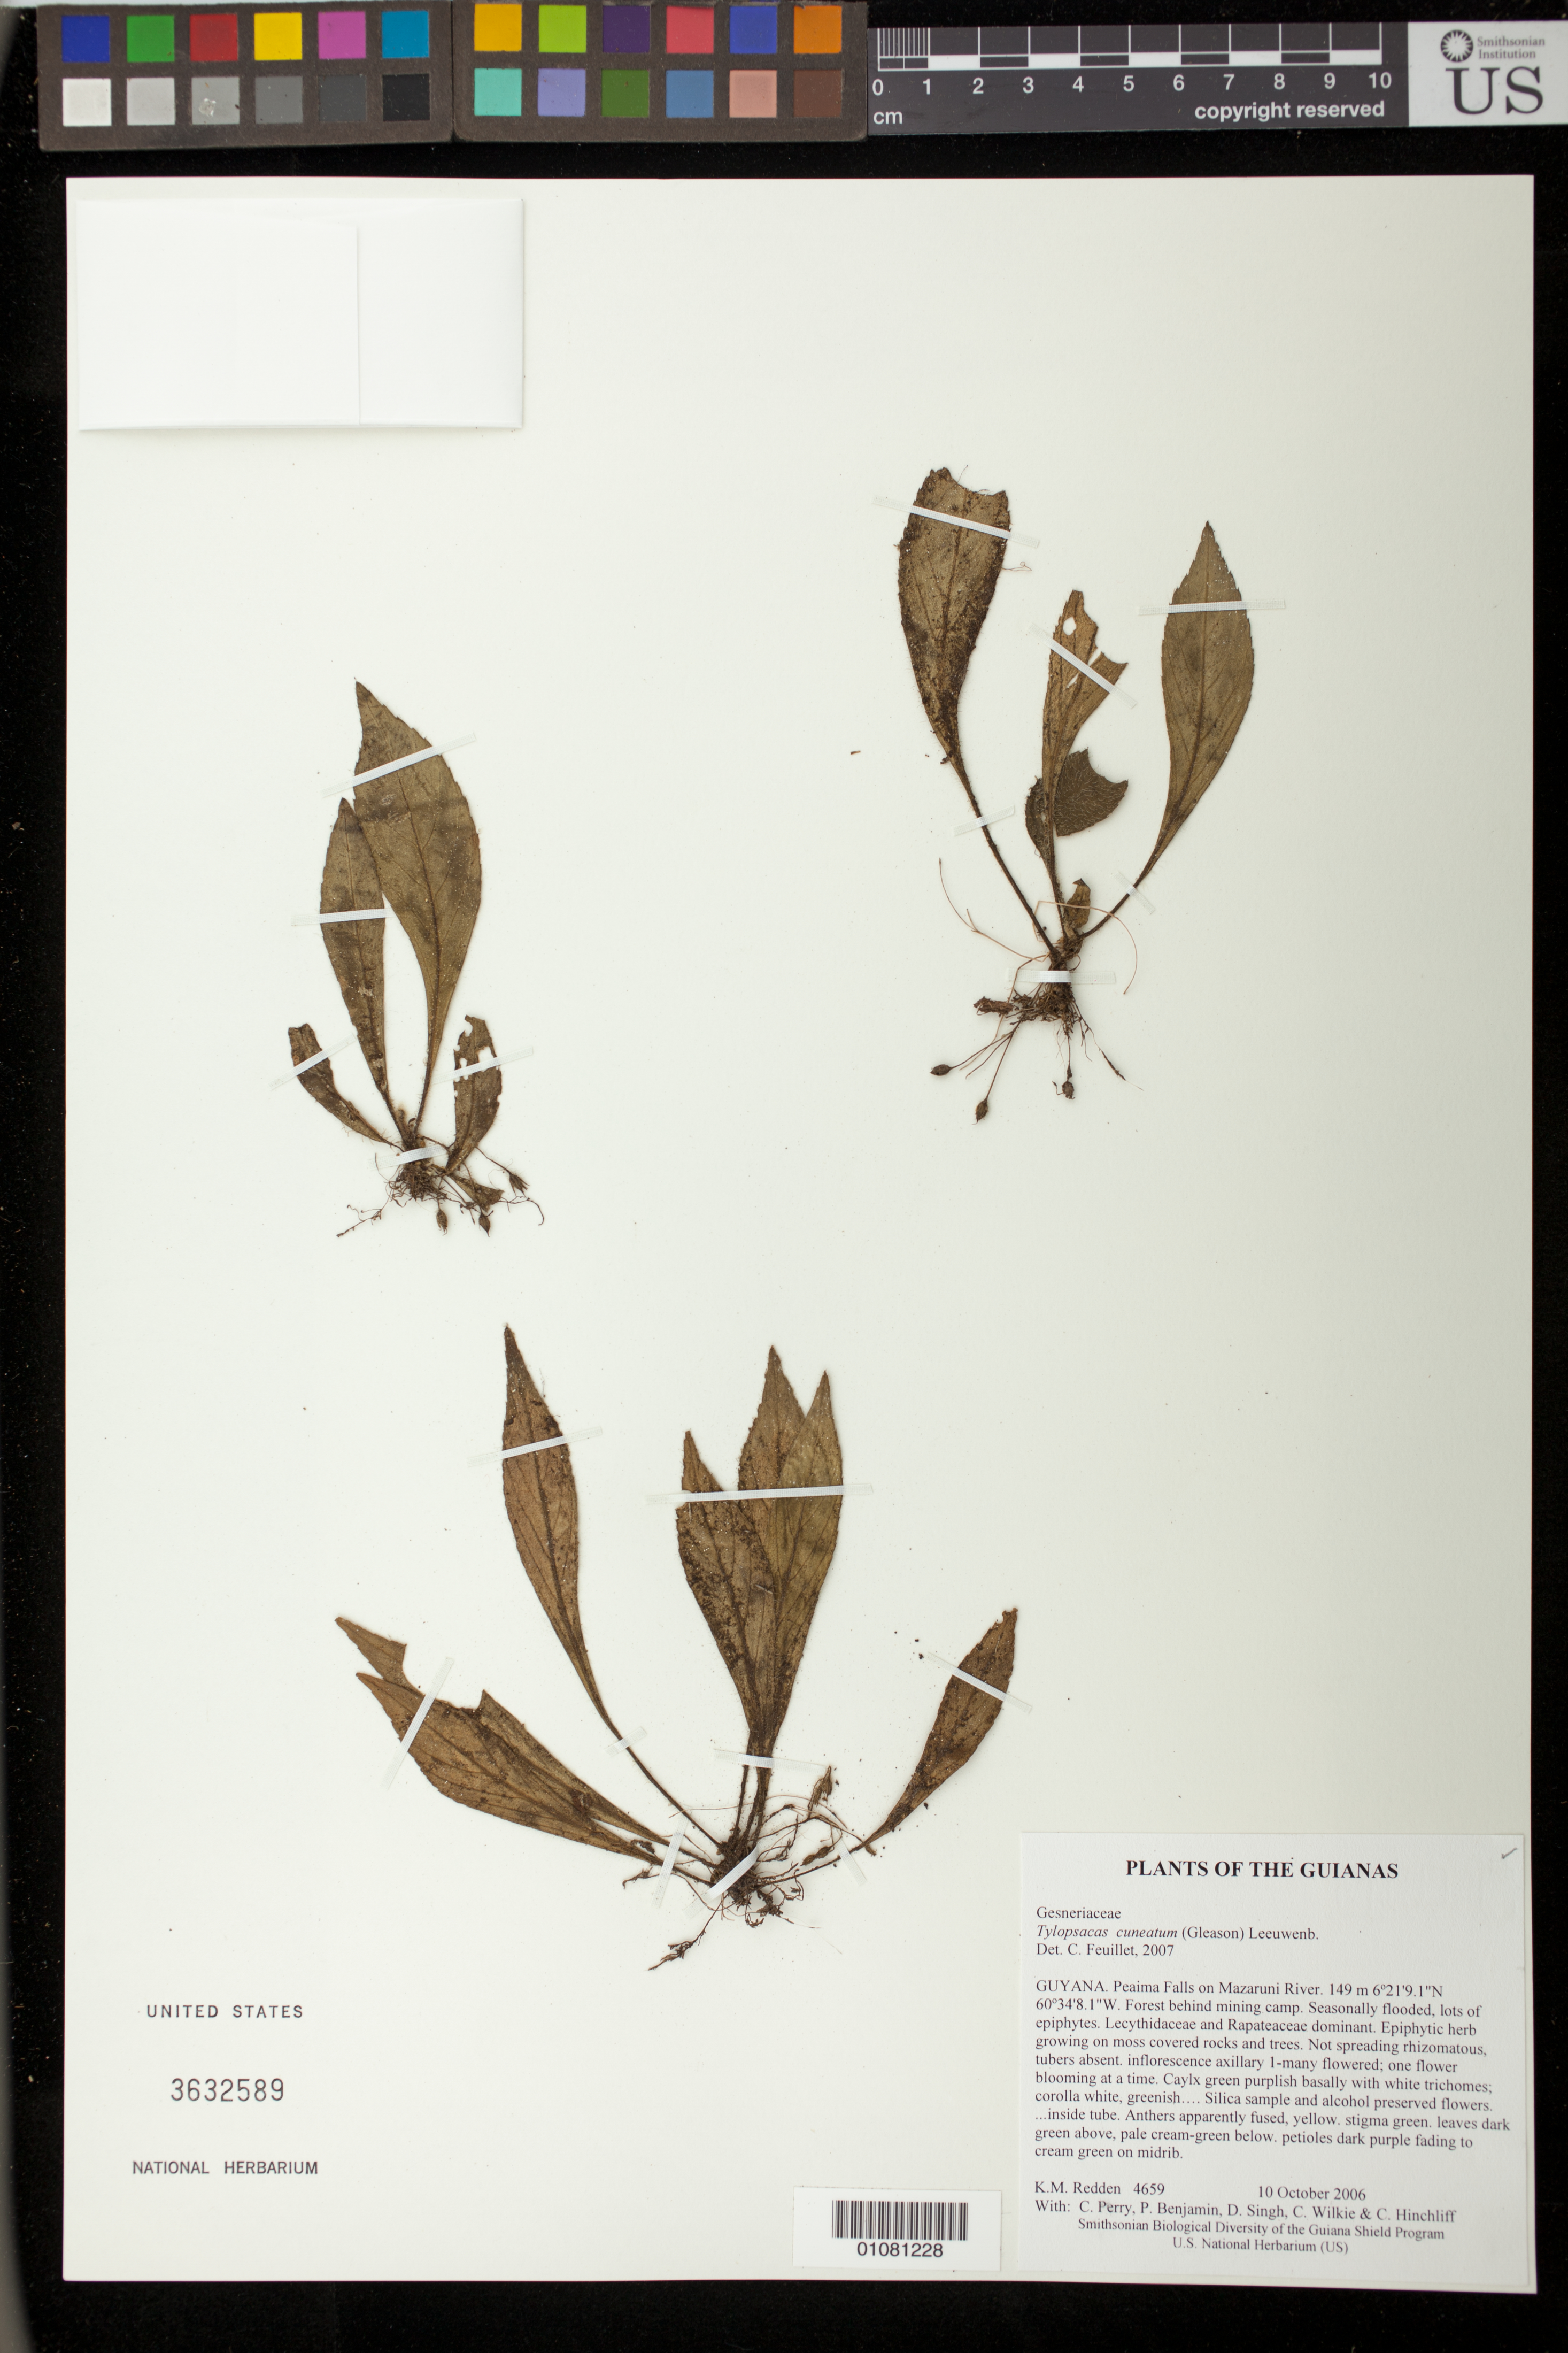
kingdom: Plantae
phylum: Tracheophyta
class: Magnoliopsida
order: Lamiales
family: Gesneriaceae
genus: Tylopsacas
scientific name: Tylopsacas cuneata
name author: (Gleason) Leeuwenb.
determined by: Feuillet, C.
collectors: K. M. Redden, C. Perry, P. Benjamin, D. Singh, C. Wilkie & C. E. Hinchliff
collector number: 4659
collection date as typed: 10 Oct 2006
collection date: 2006-10-10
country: Guyana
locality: Peaima Falls on Mazaruni River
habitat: Forest behind mining camp. Seasonally flooded, lots of epiphytes. Lecythidaceae and Rapateaceae dominant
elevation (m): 149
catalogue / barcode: US 3632589